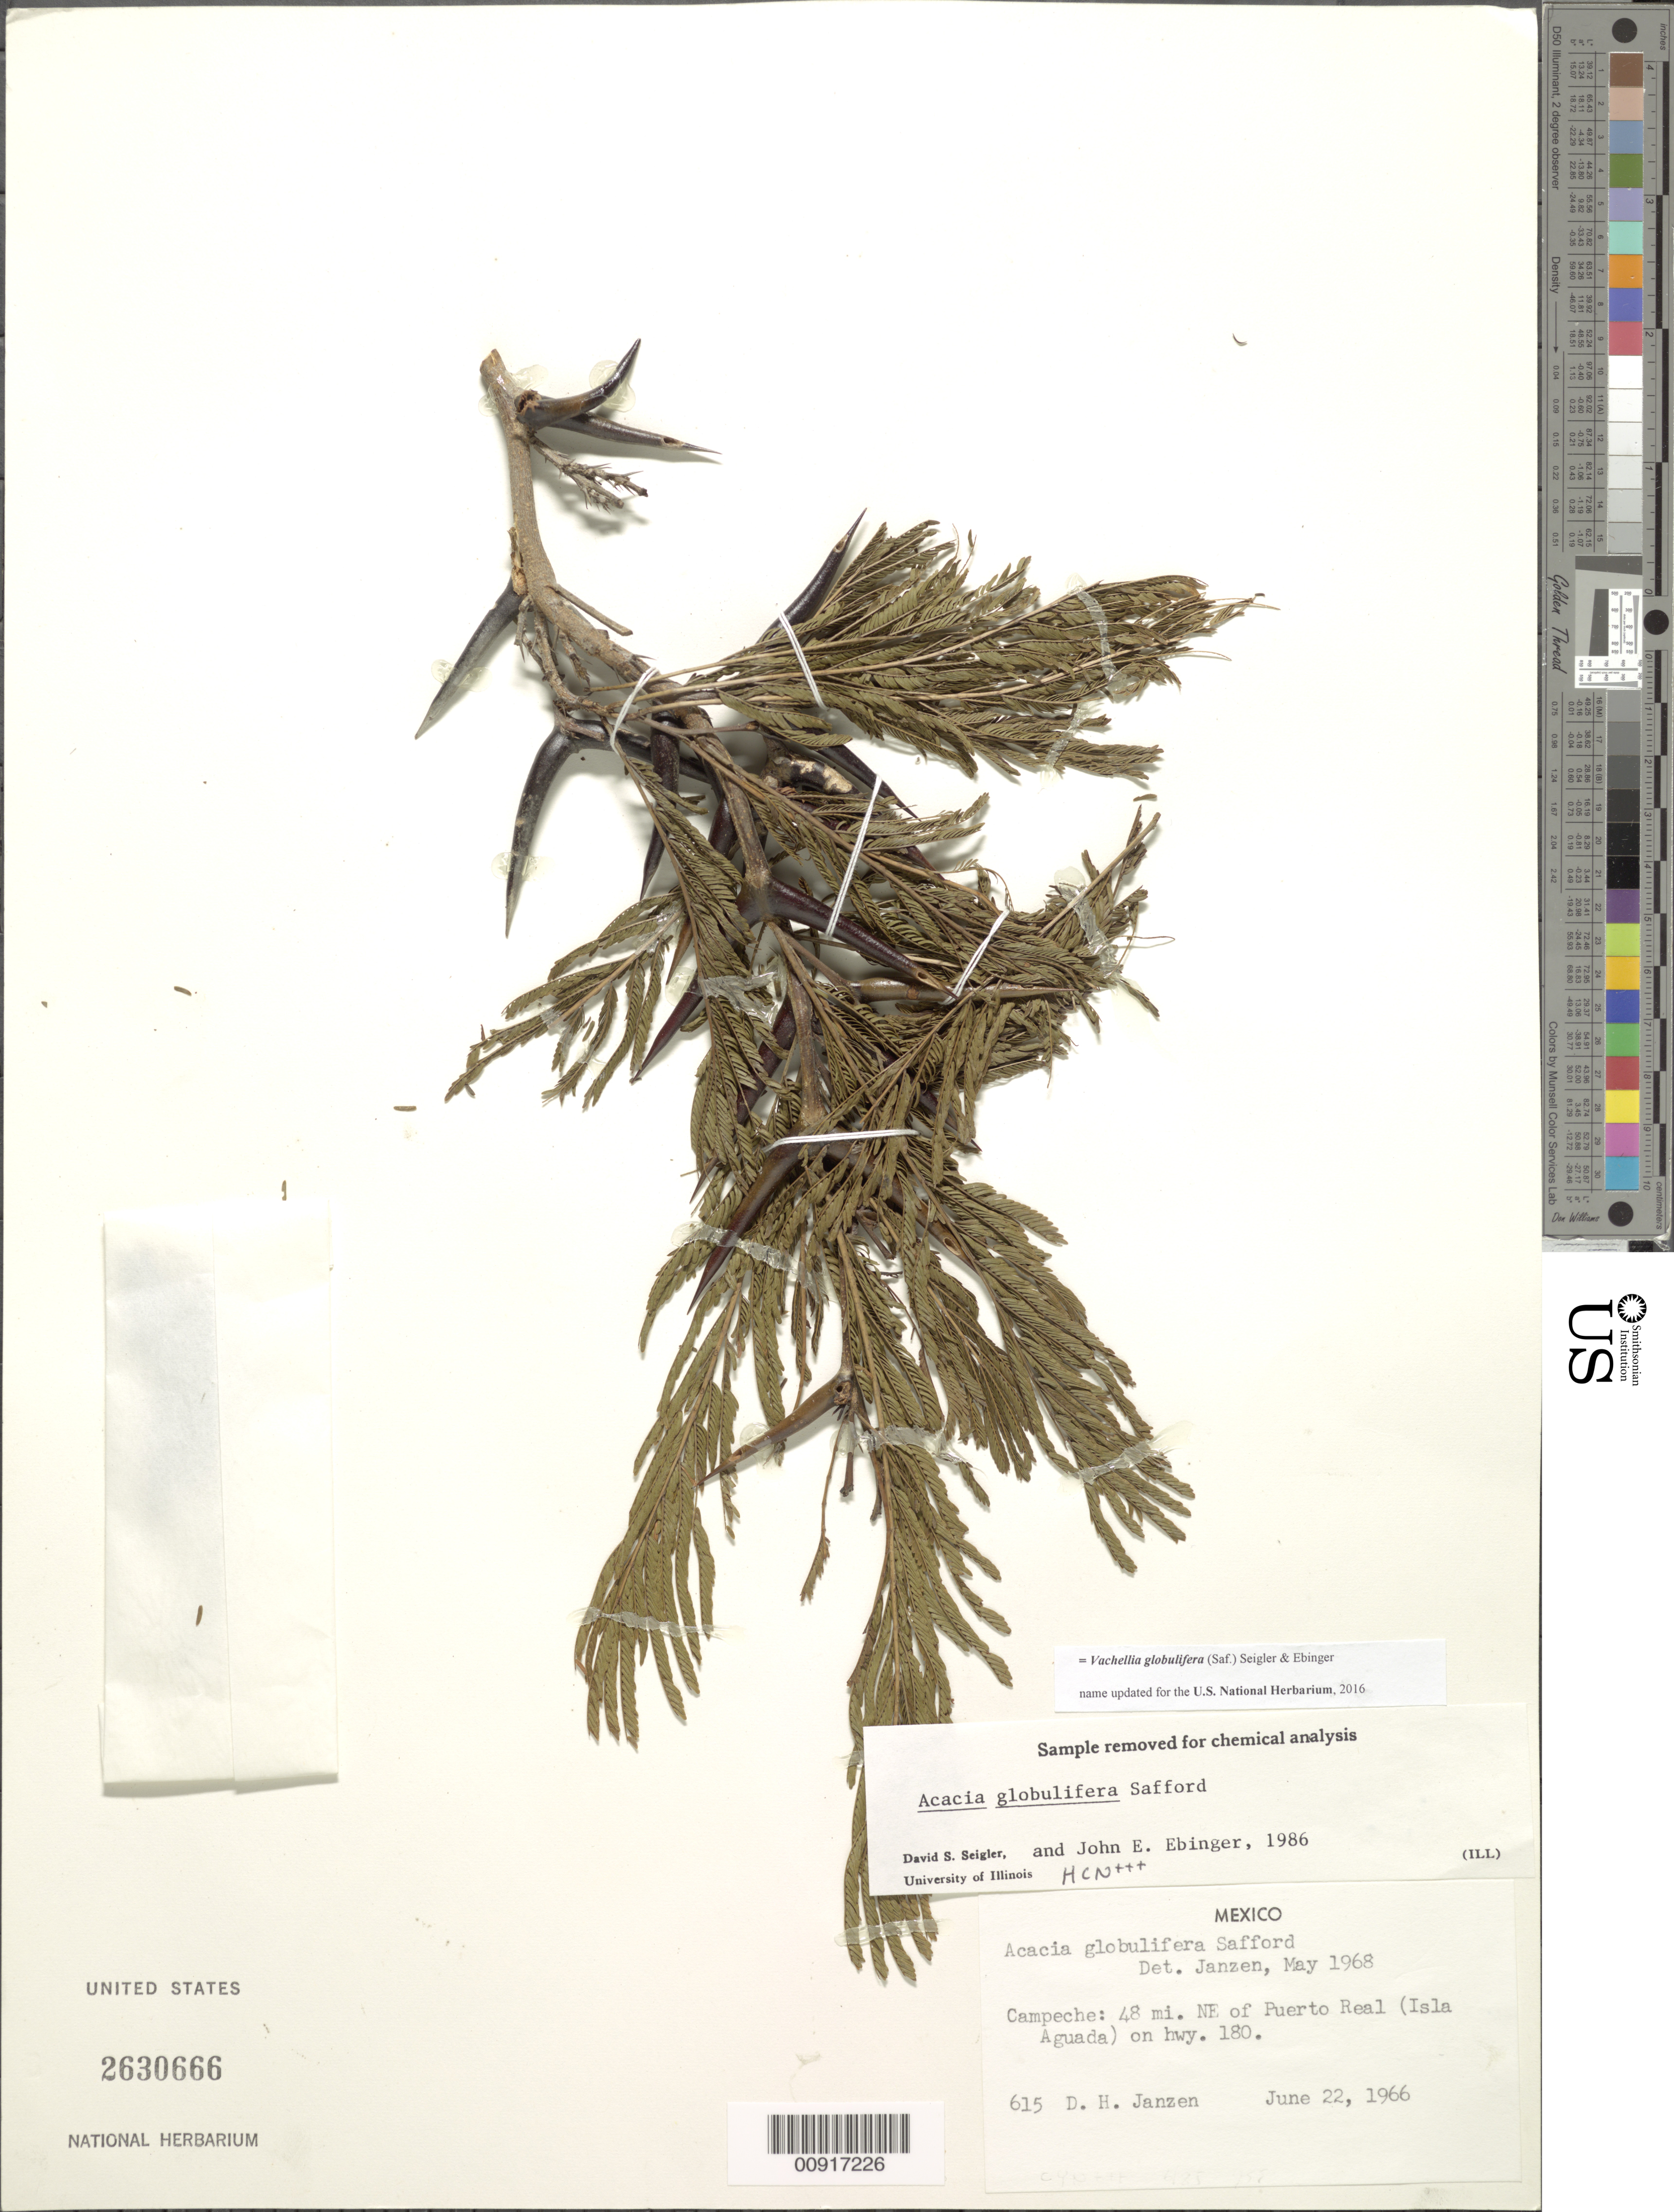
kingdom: Plantae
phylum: Tracheophyta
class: Magnoliopsida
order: Fabales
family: Fabaceae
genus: Vachellia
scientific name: Vachellia globulifera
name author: (Saff.) Seigler & Ebinger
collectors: D. Janzen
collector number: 615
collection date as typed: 22 Jun 1966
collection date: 1966-06-22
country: Mexico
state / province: Campeche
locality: Campeche: 48 mi. NE of Puerto Real (Isla Aguada), on hwy. 180.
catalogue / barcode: US 2630666